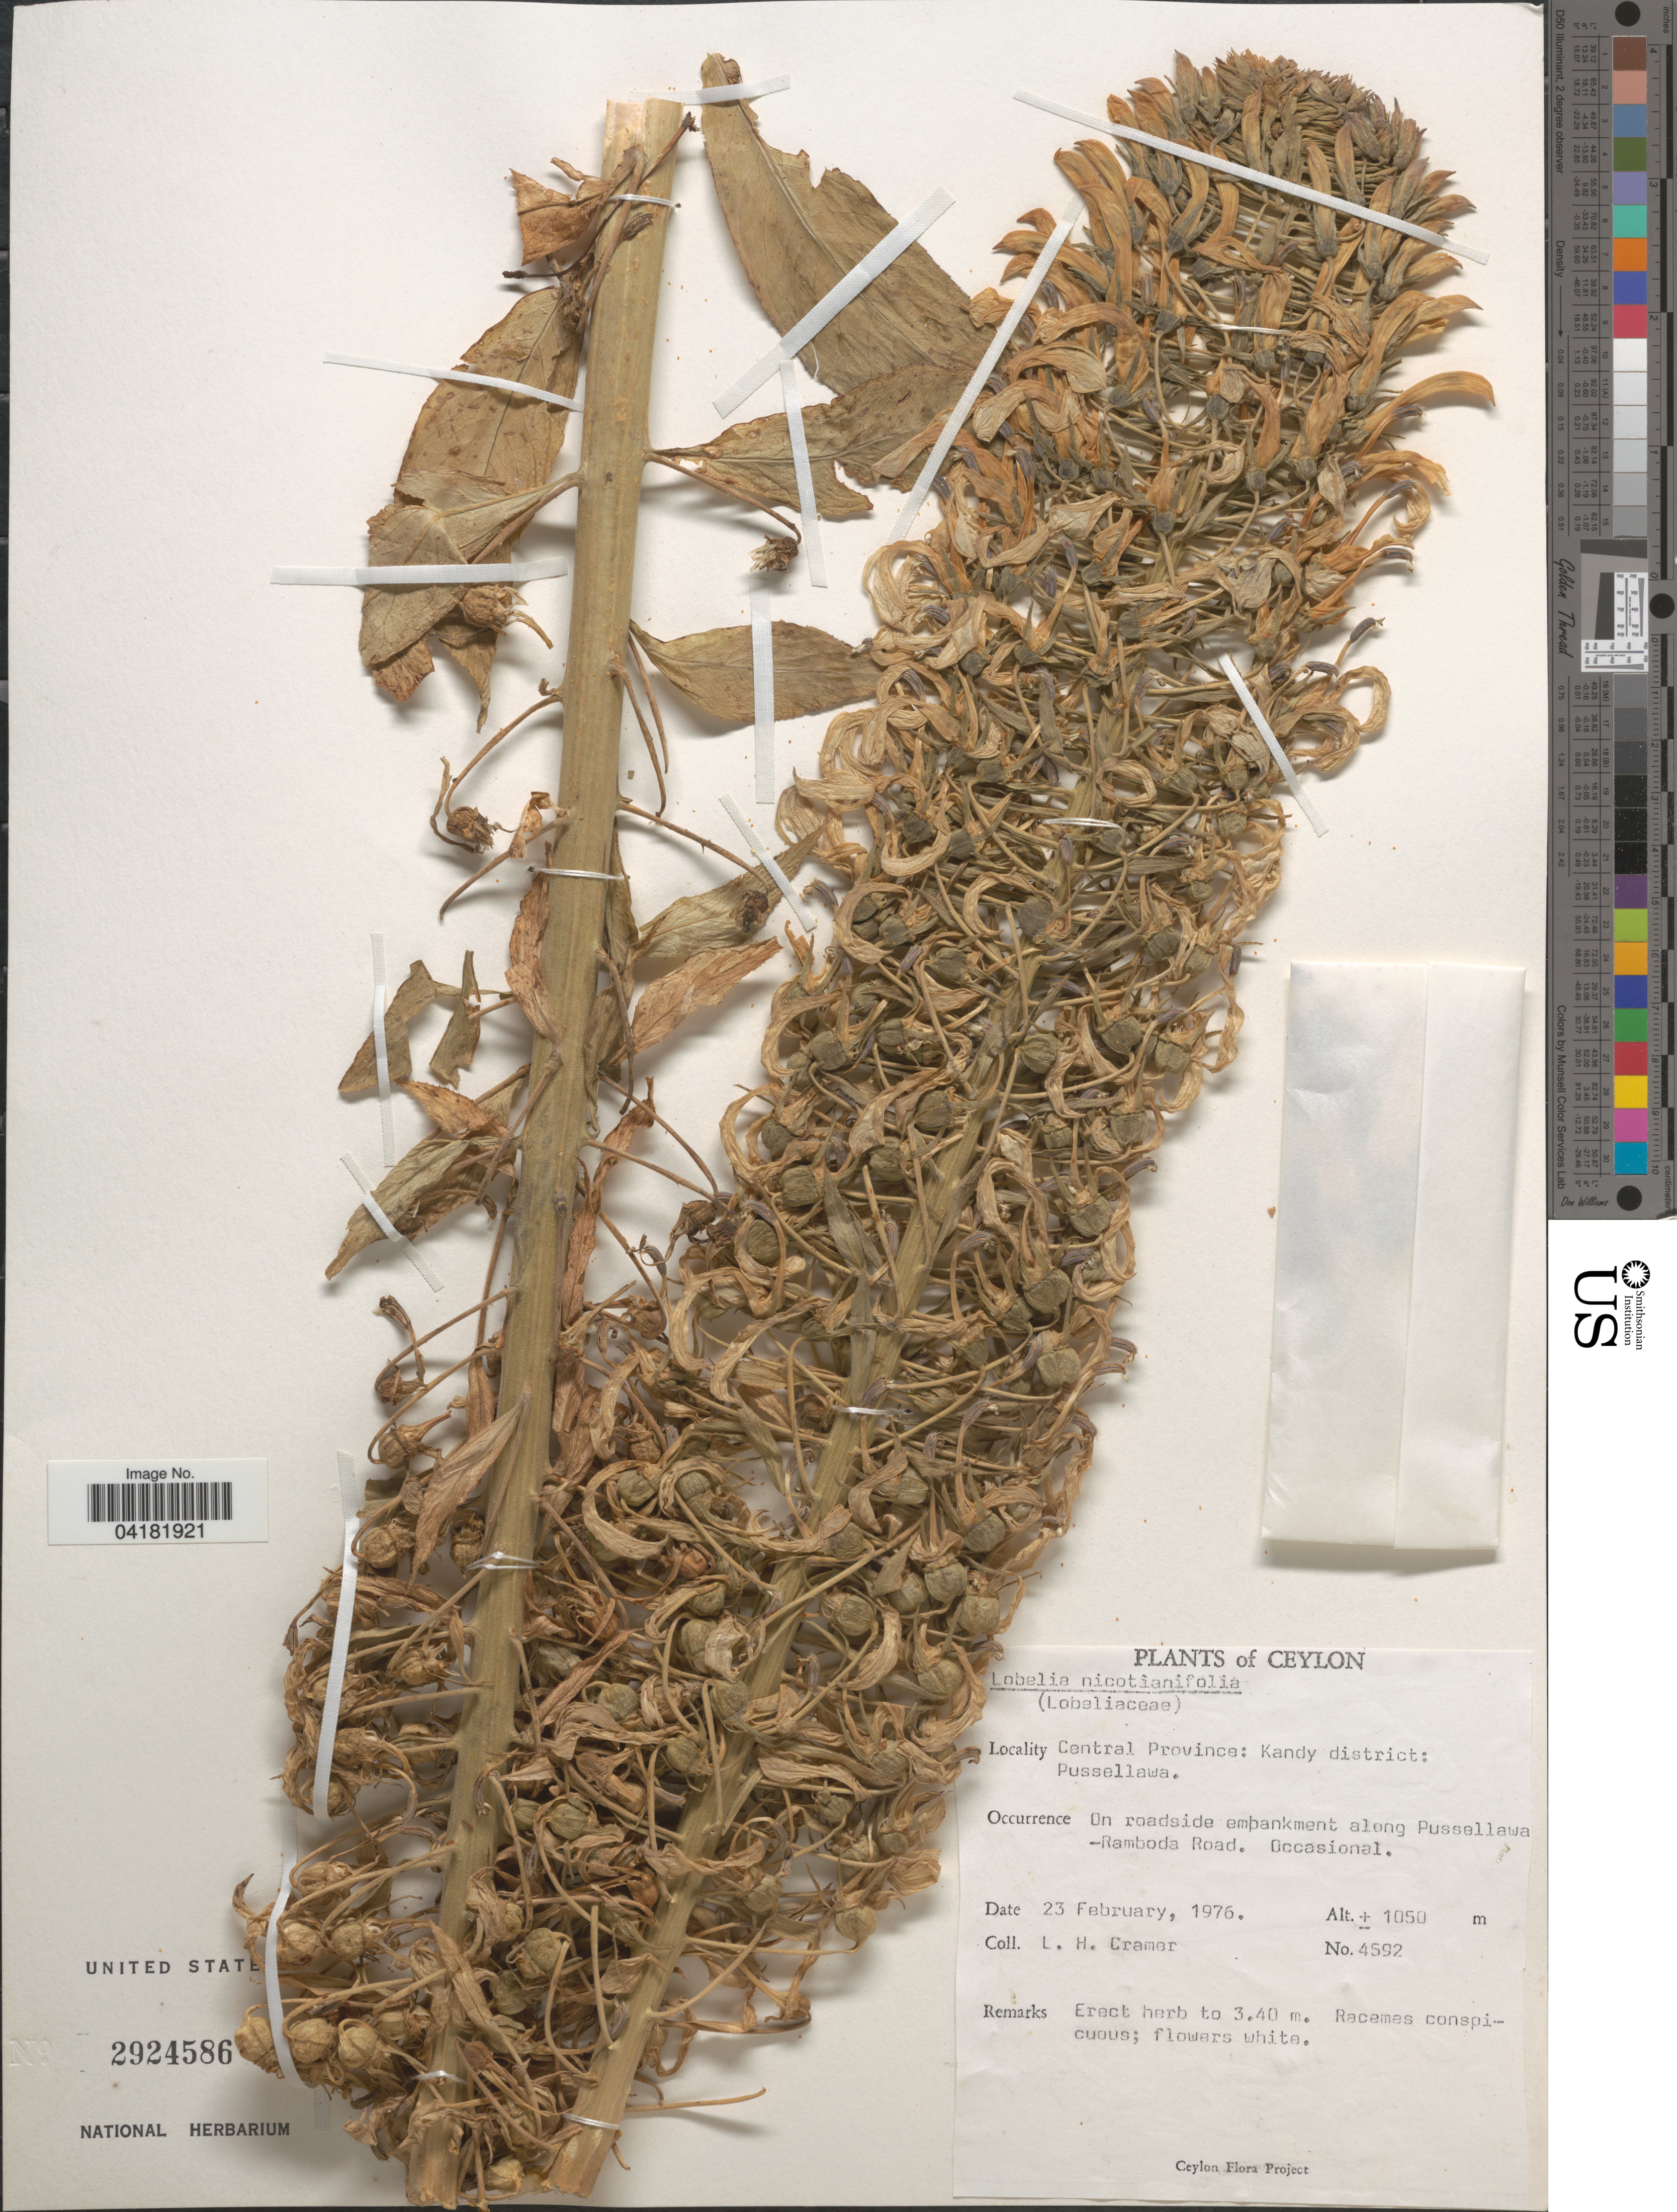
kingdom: Plantae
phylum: Tracheophyta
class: Magnoliopsida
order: Asterales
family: Campanulaceae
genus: Lobelia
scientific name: Lobelia nicotianifolia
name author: Roth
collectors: L. H. Cramer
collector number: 4592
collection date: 1976-02-23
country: Sri Lanka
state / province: Central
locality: Ceylon. Kandy district: Pussellawa. Along Pussellawa -Ramboda Road.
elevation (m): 1050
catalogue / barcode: US 2924586